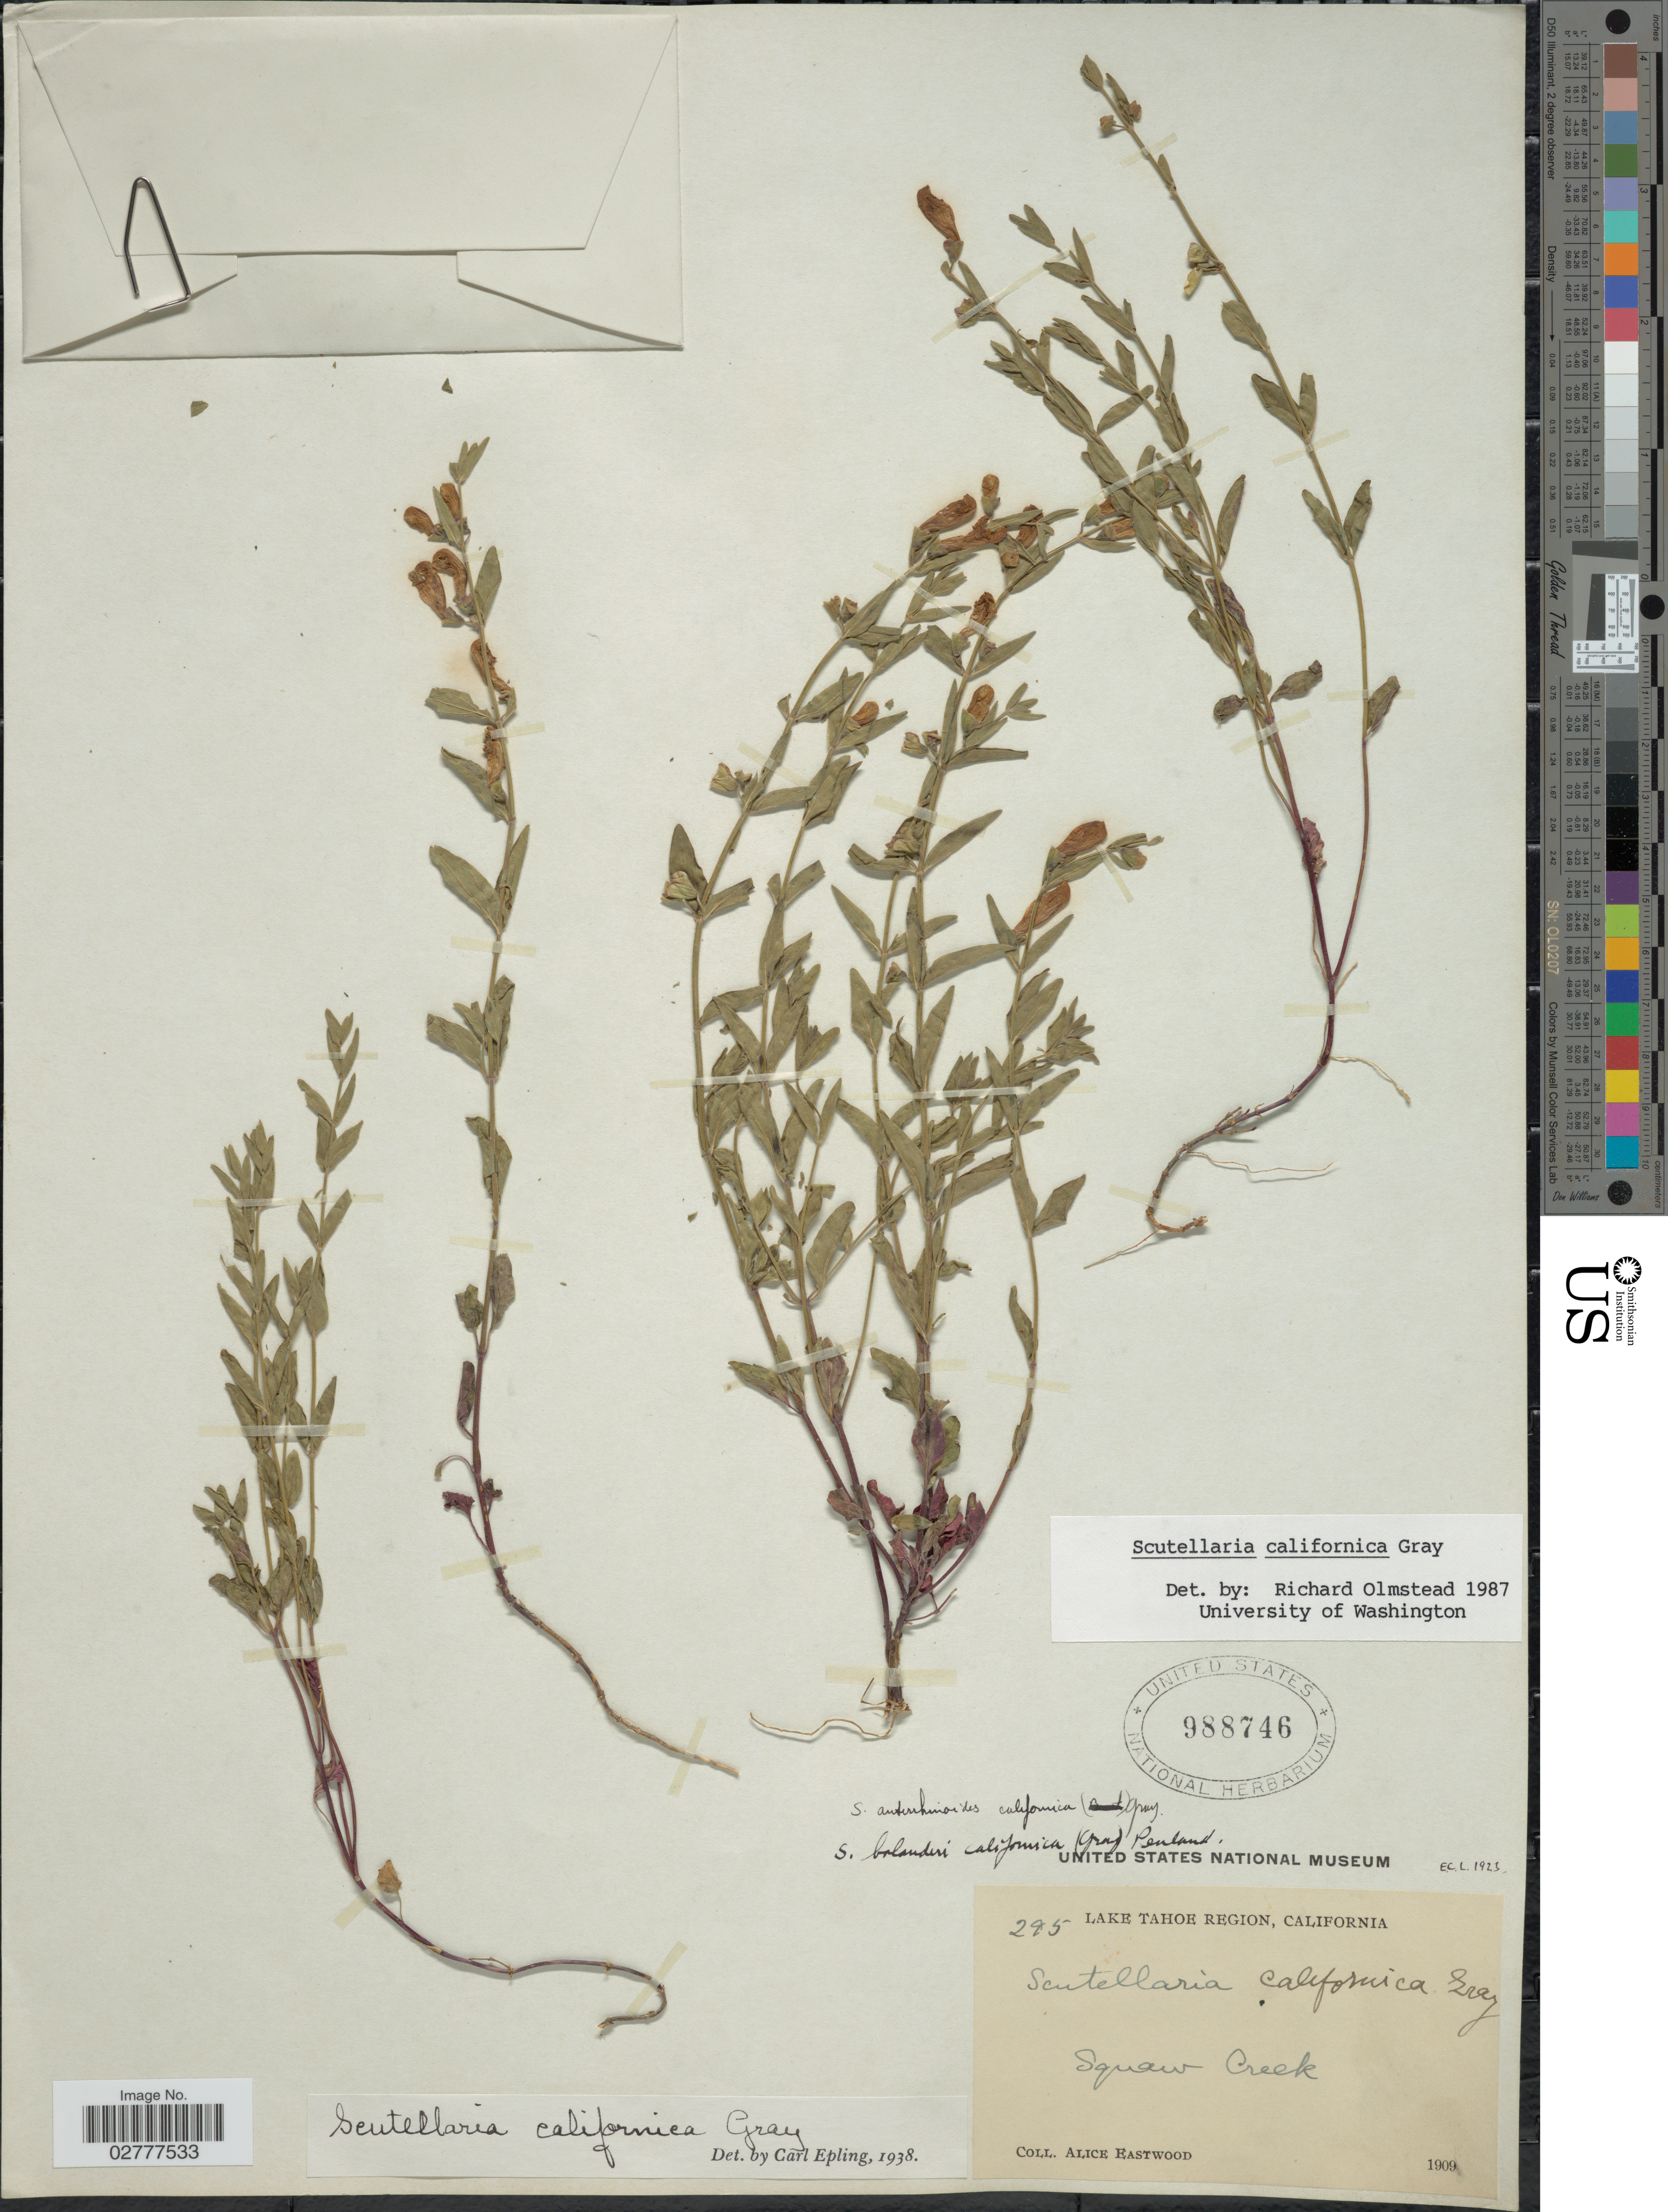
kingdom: Plantae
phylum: Tracheophyta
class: Magnoliopsida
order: Lamiales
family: Lamiaceae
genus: Scutellaria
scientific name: Scutellaria californica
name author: A. Gray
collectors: A. Eastwood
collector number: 295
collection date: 1909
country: United States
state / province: California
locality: Lake Tahoe Region, Squaw Creek.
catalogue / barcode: US 988746